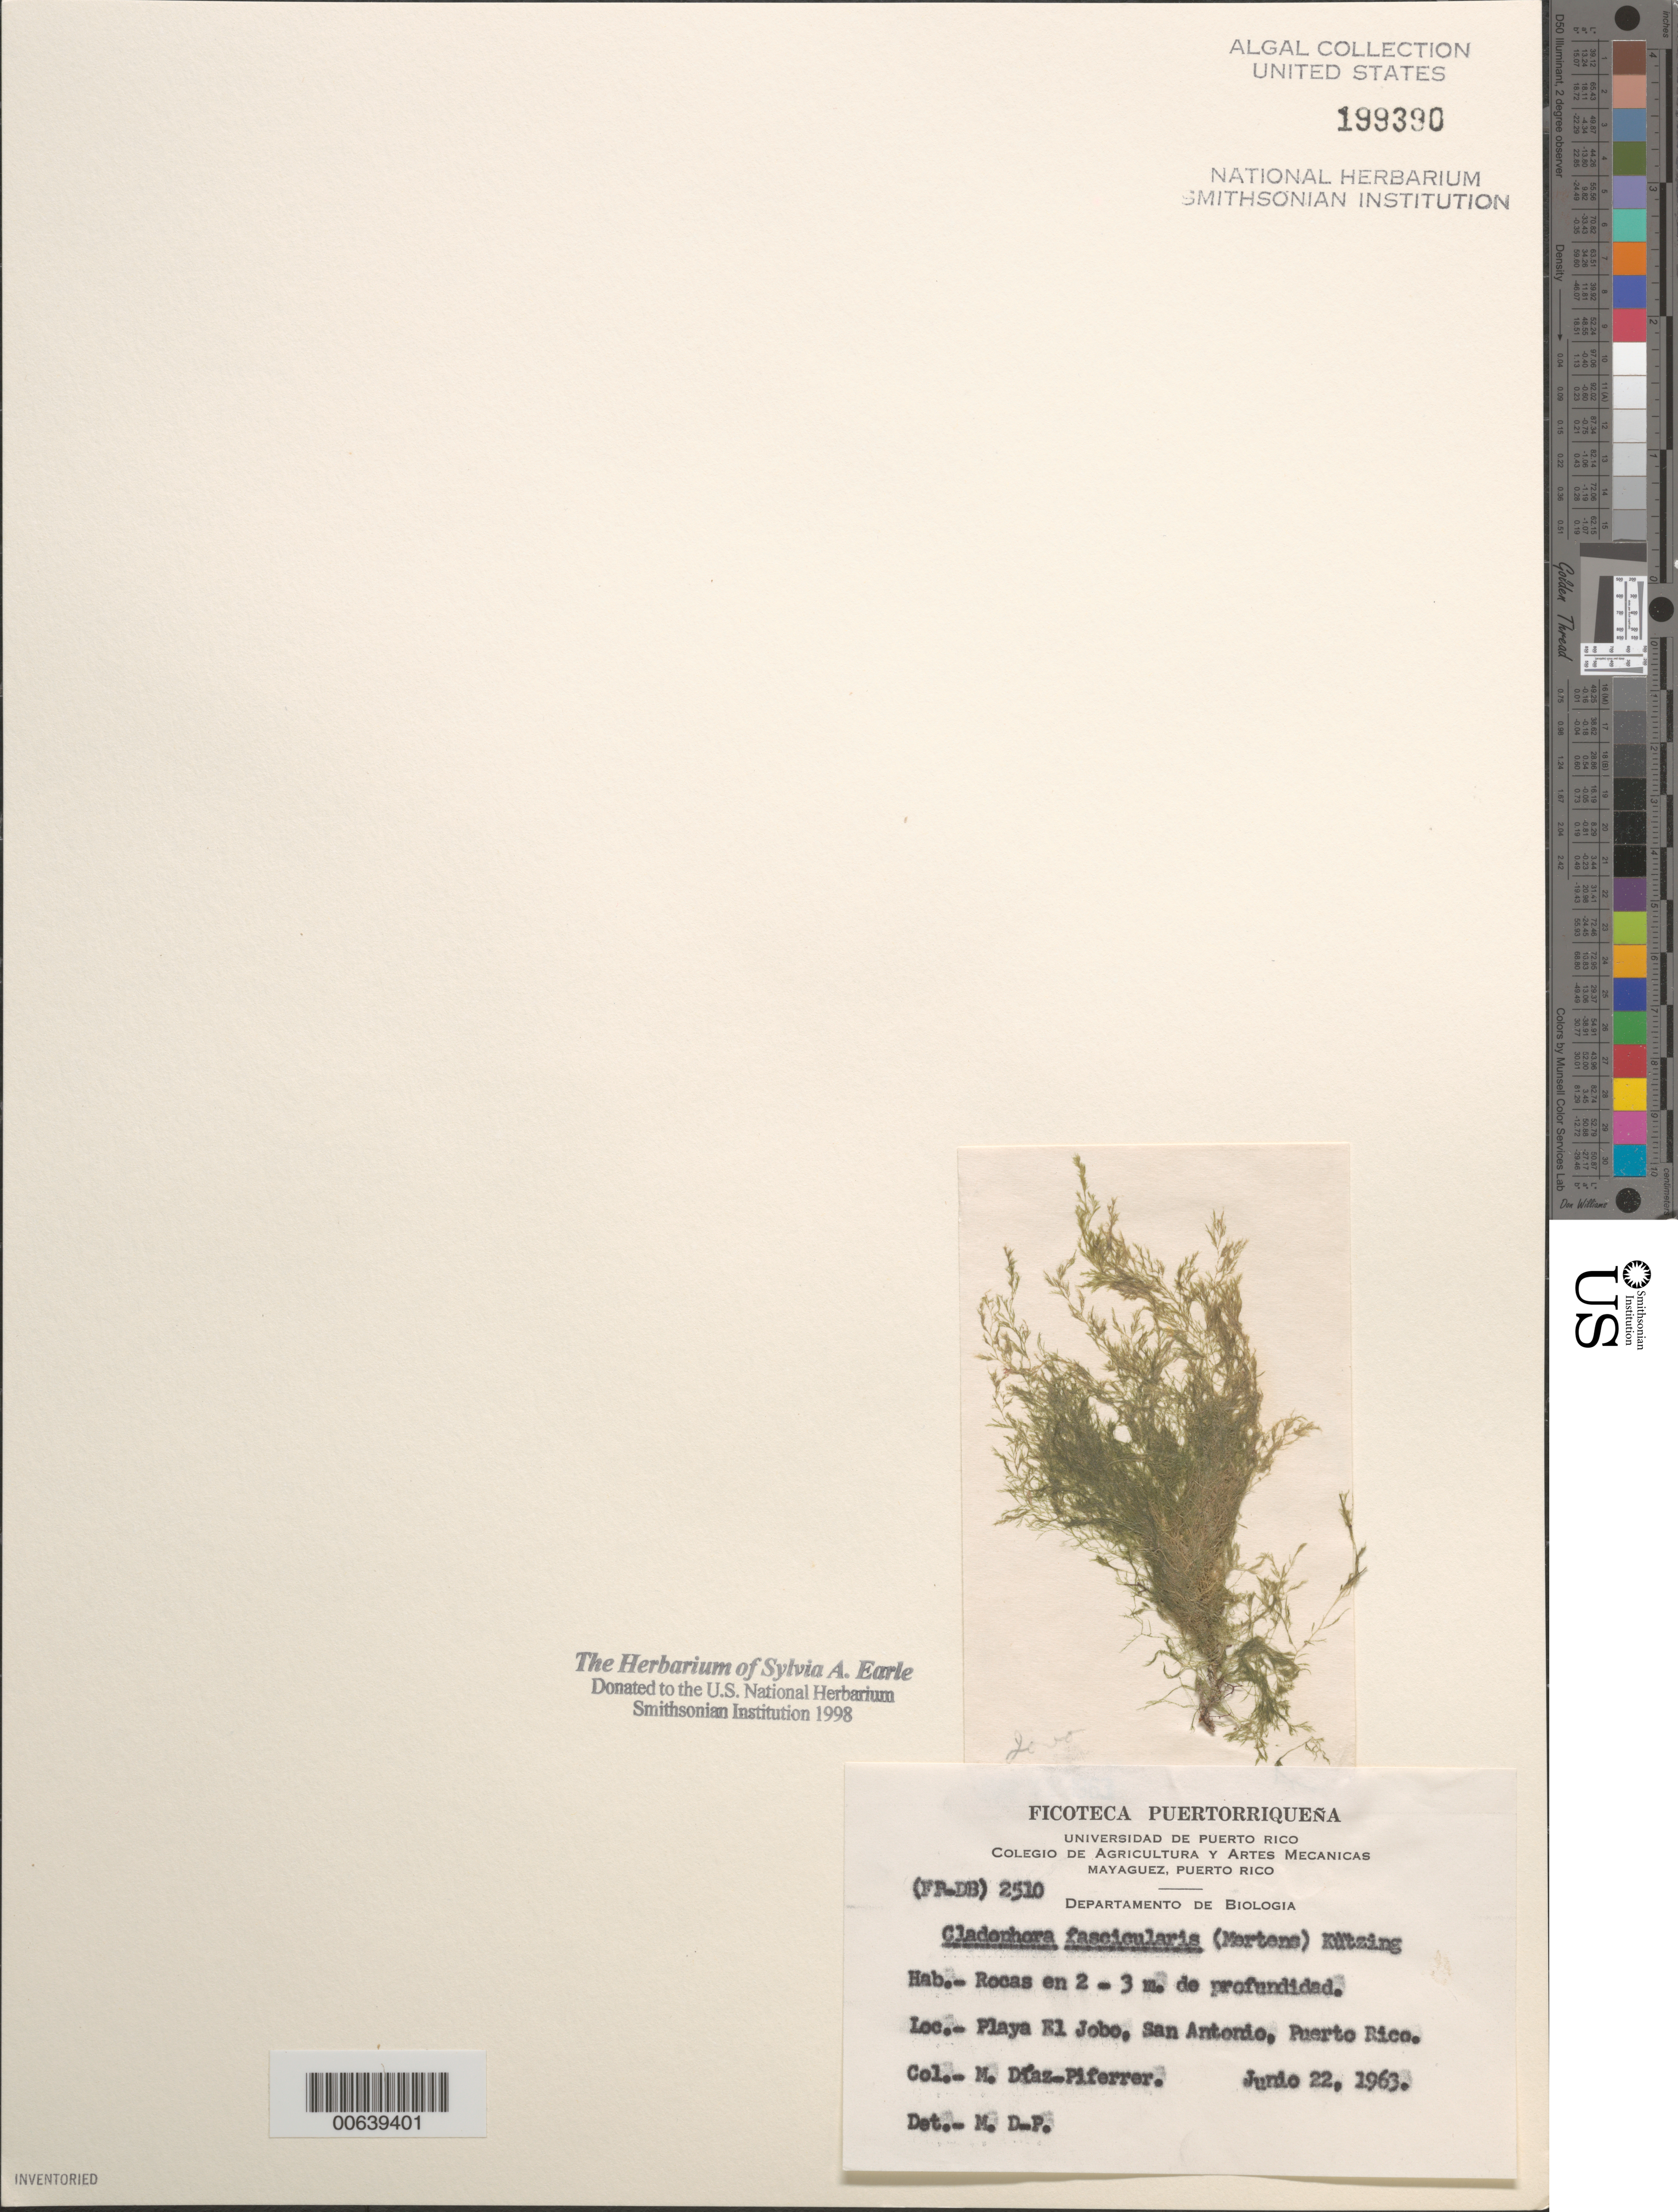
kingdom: Plantae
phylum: Chlorophyta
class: Ulvophyceae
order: Ulvales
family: Ulvaceae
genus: Ulva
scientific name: Ulva linza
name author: L.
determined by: Algae name updating Project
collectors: M. Diaz-Piferrer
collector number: (fp-db) 2510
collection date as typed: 22 Jun 1963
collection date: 1963-06-22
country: Puerto Rico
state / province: Isabela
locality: Playa El Jobo, San Antonio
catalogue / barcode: US 199390